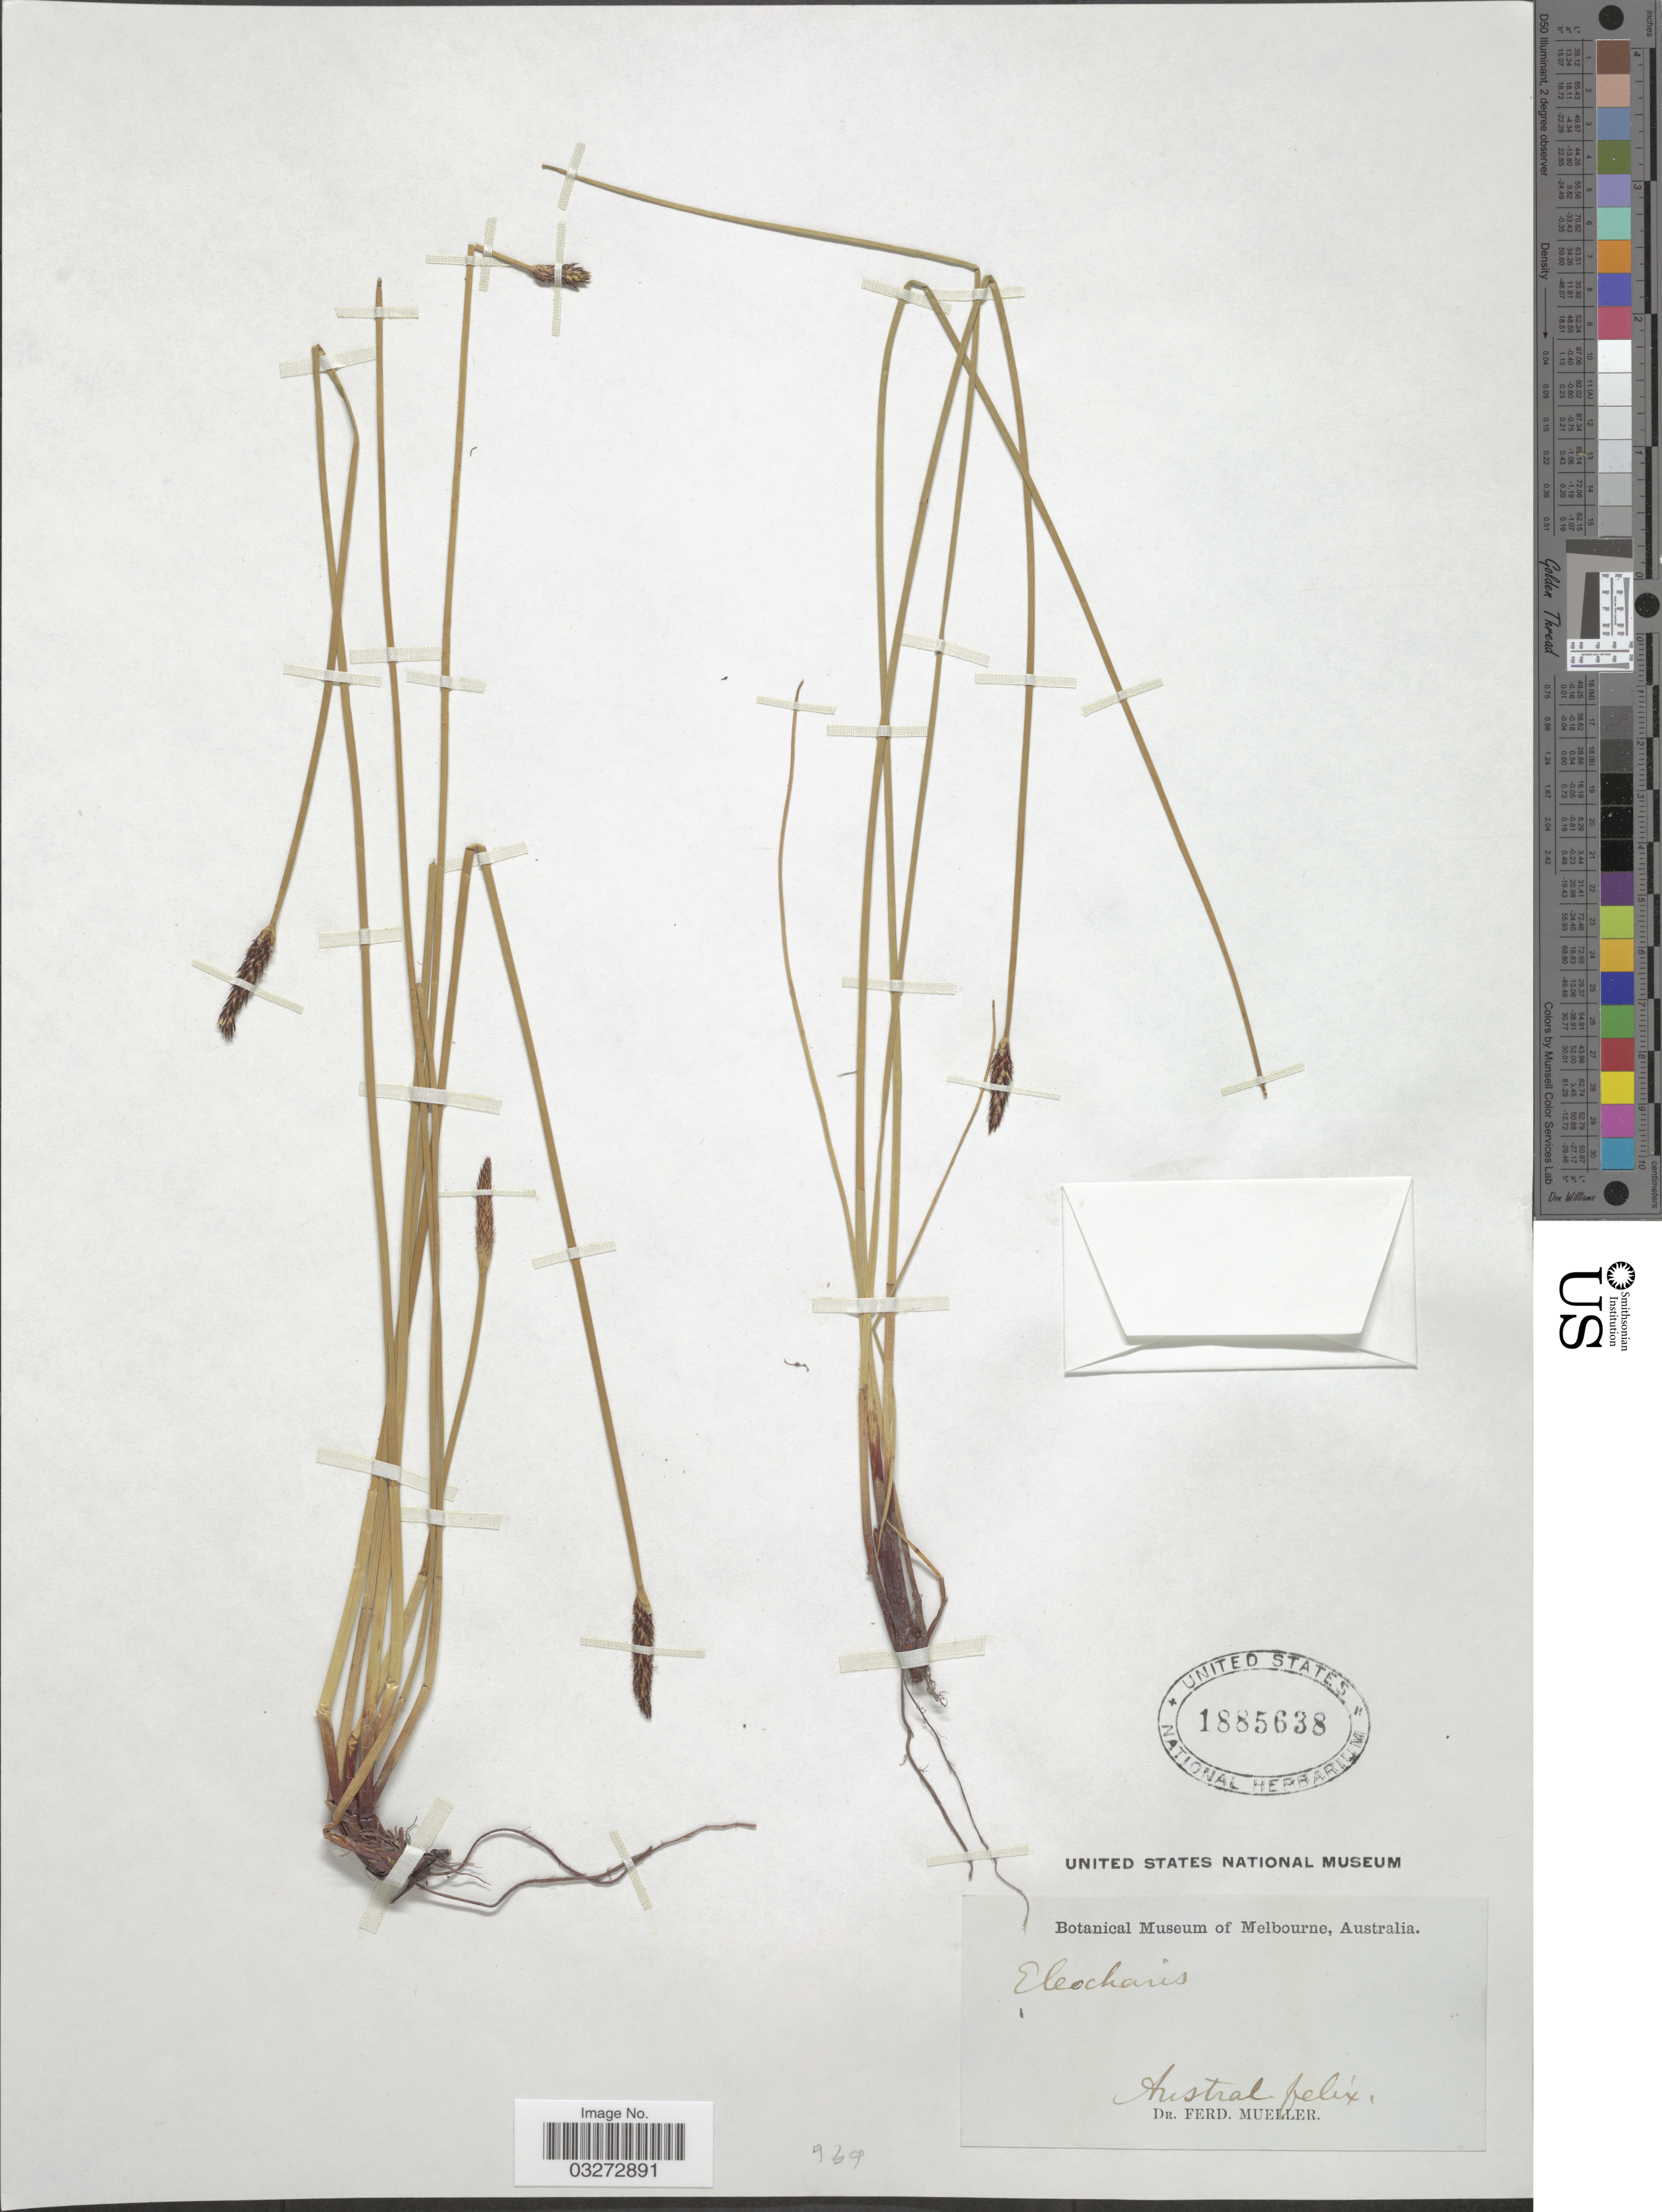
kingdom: Plantae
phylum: Tracheophyta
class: Liliopsida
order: Poales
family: Cyperaceae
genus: Eleocharis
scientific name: Eleocharis acuta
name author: R. Br.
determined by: Strong, Mark T., (BOT), Smithsonian Institution - National Museum of Natural History (UNITED STATES)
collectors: F. Mueller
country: Australia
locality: Austral-felix.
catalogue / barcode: US 1885638